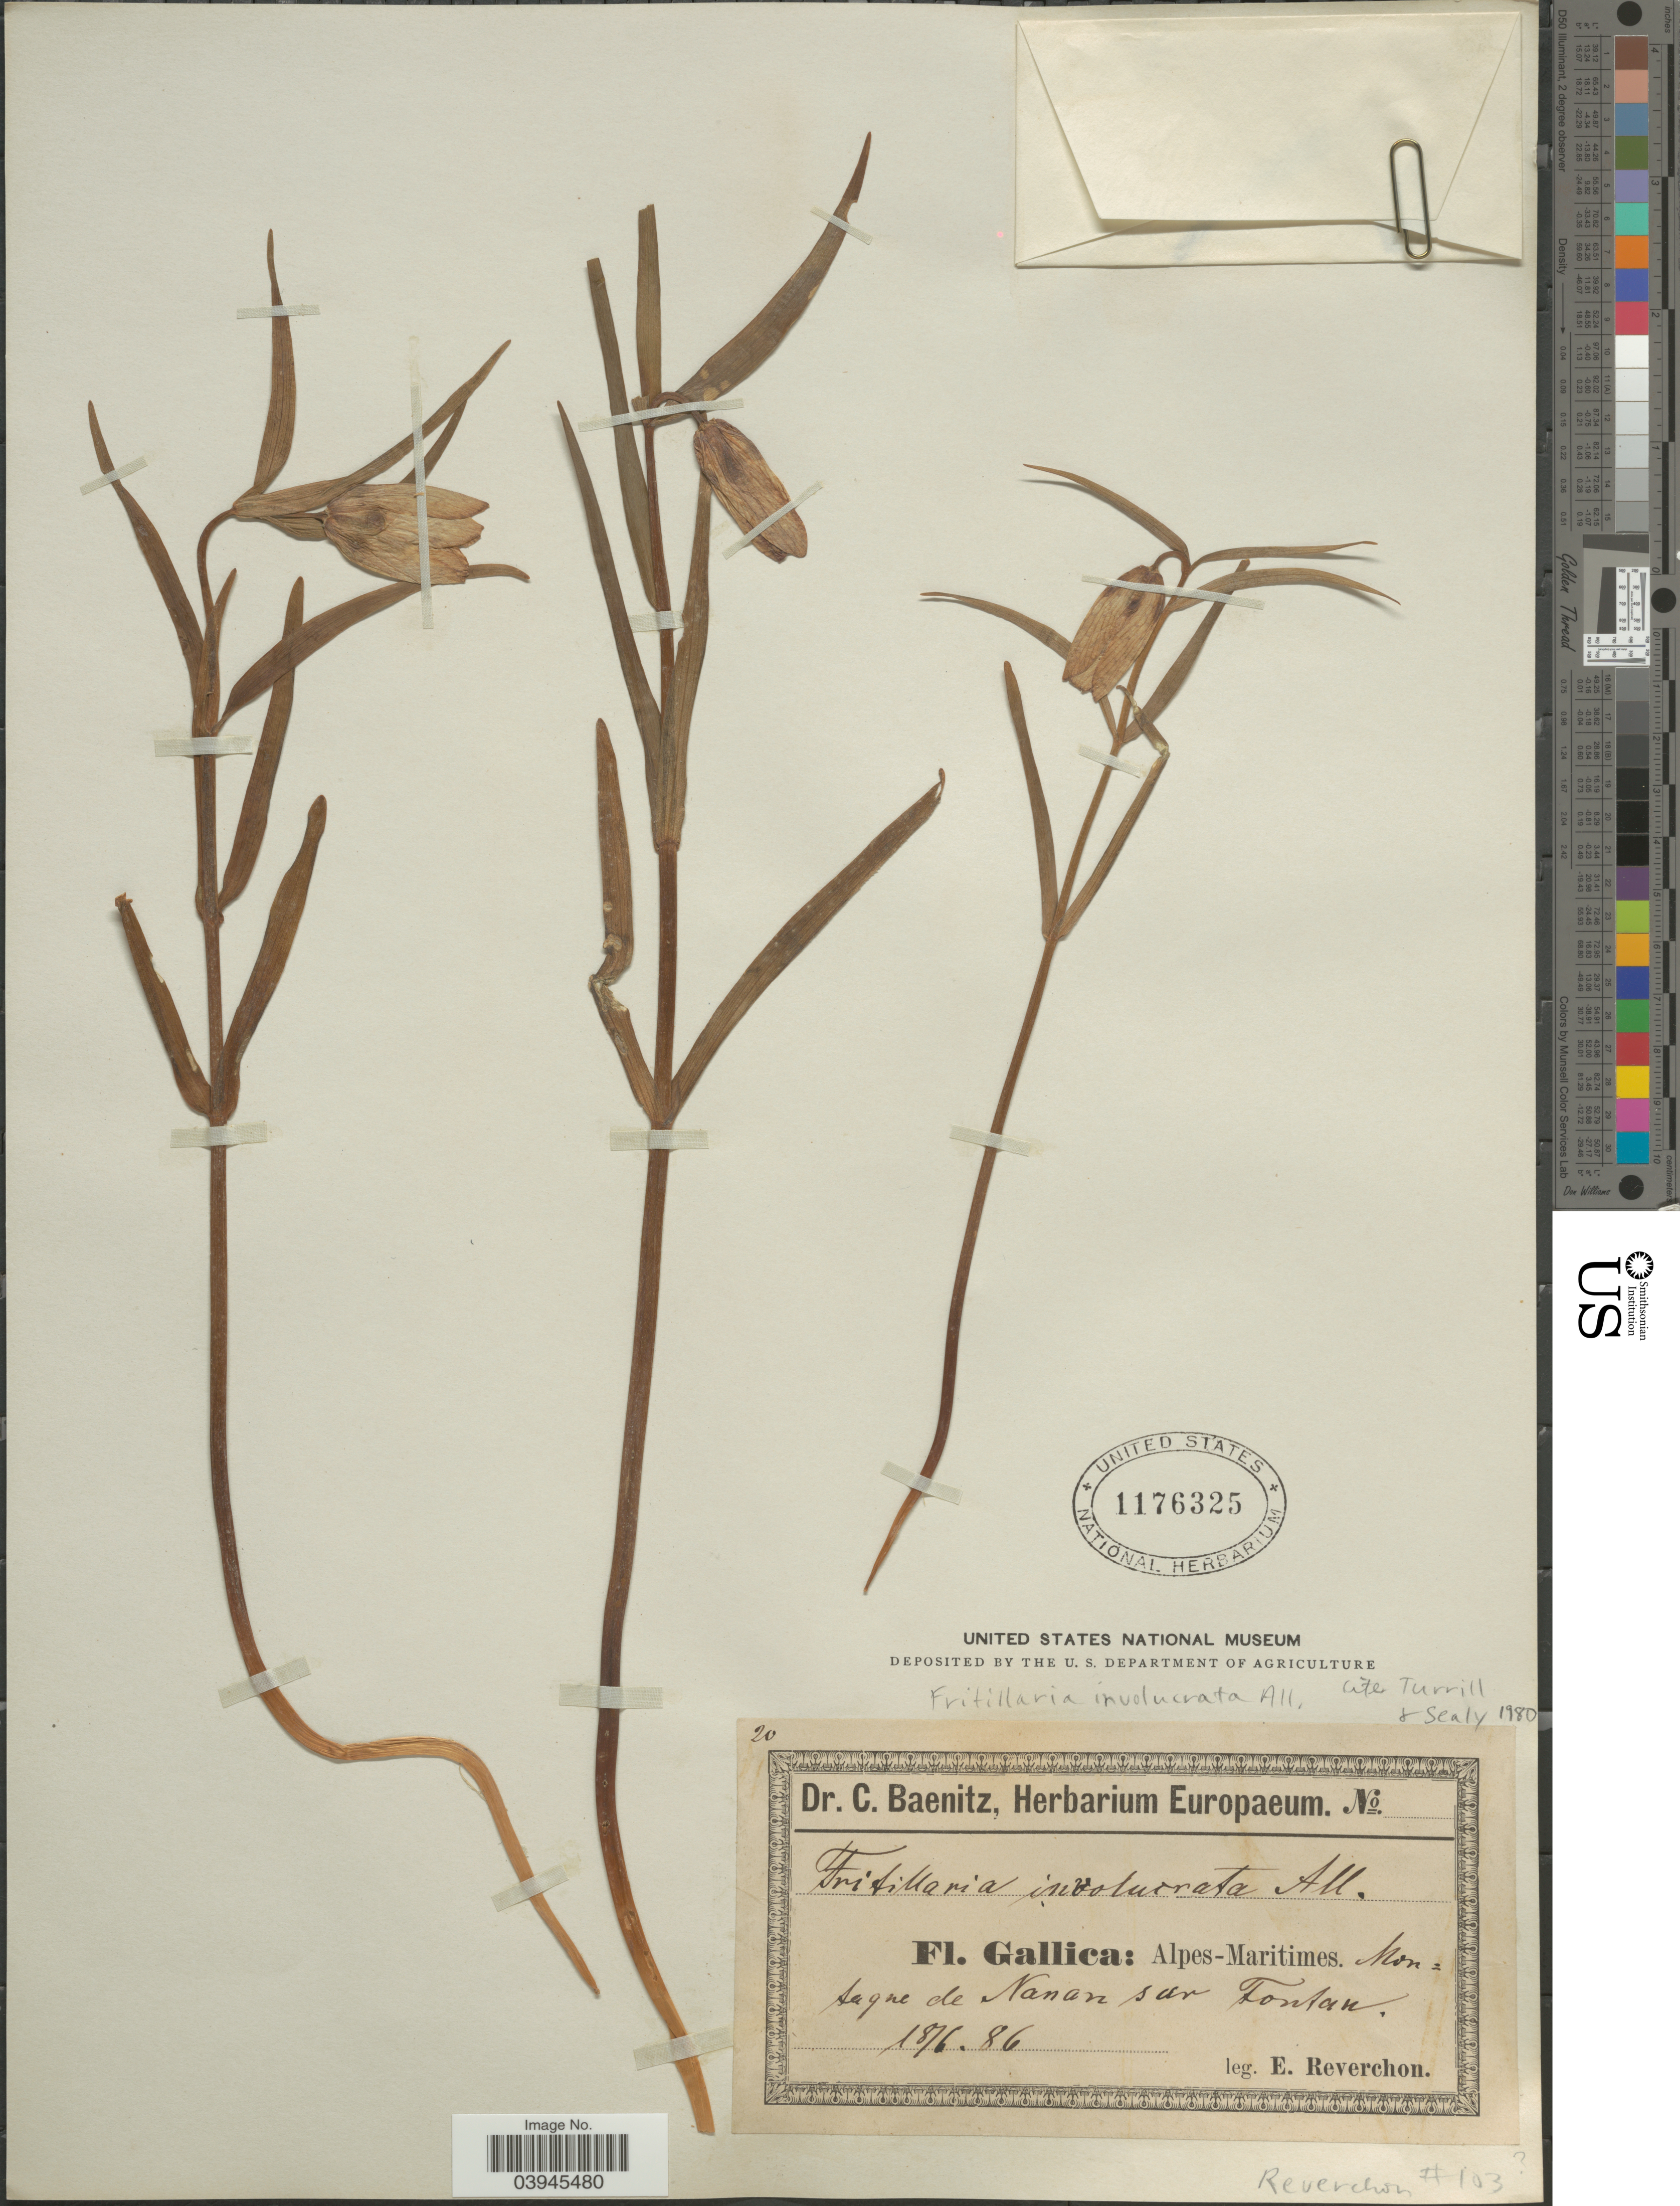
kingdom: Plantae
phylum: Tracheophyta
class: Liliopsida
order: Liliales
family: Liliaceae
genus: Fritillaria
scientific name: Fritillaria involucrata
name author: All.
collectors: E. Reverchon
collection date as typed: Transcribed d/m/y: 18/6/86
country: France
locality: Gallica: Alpes-Maritimes. Montagne de Nanan sur Fontan.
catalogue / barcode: US 1176325